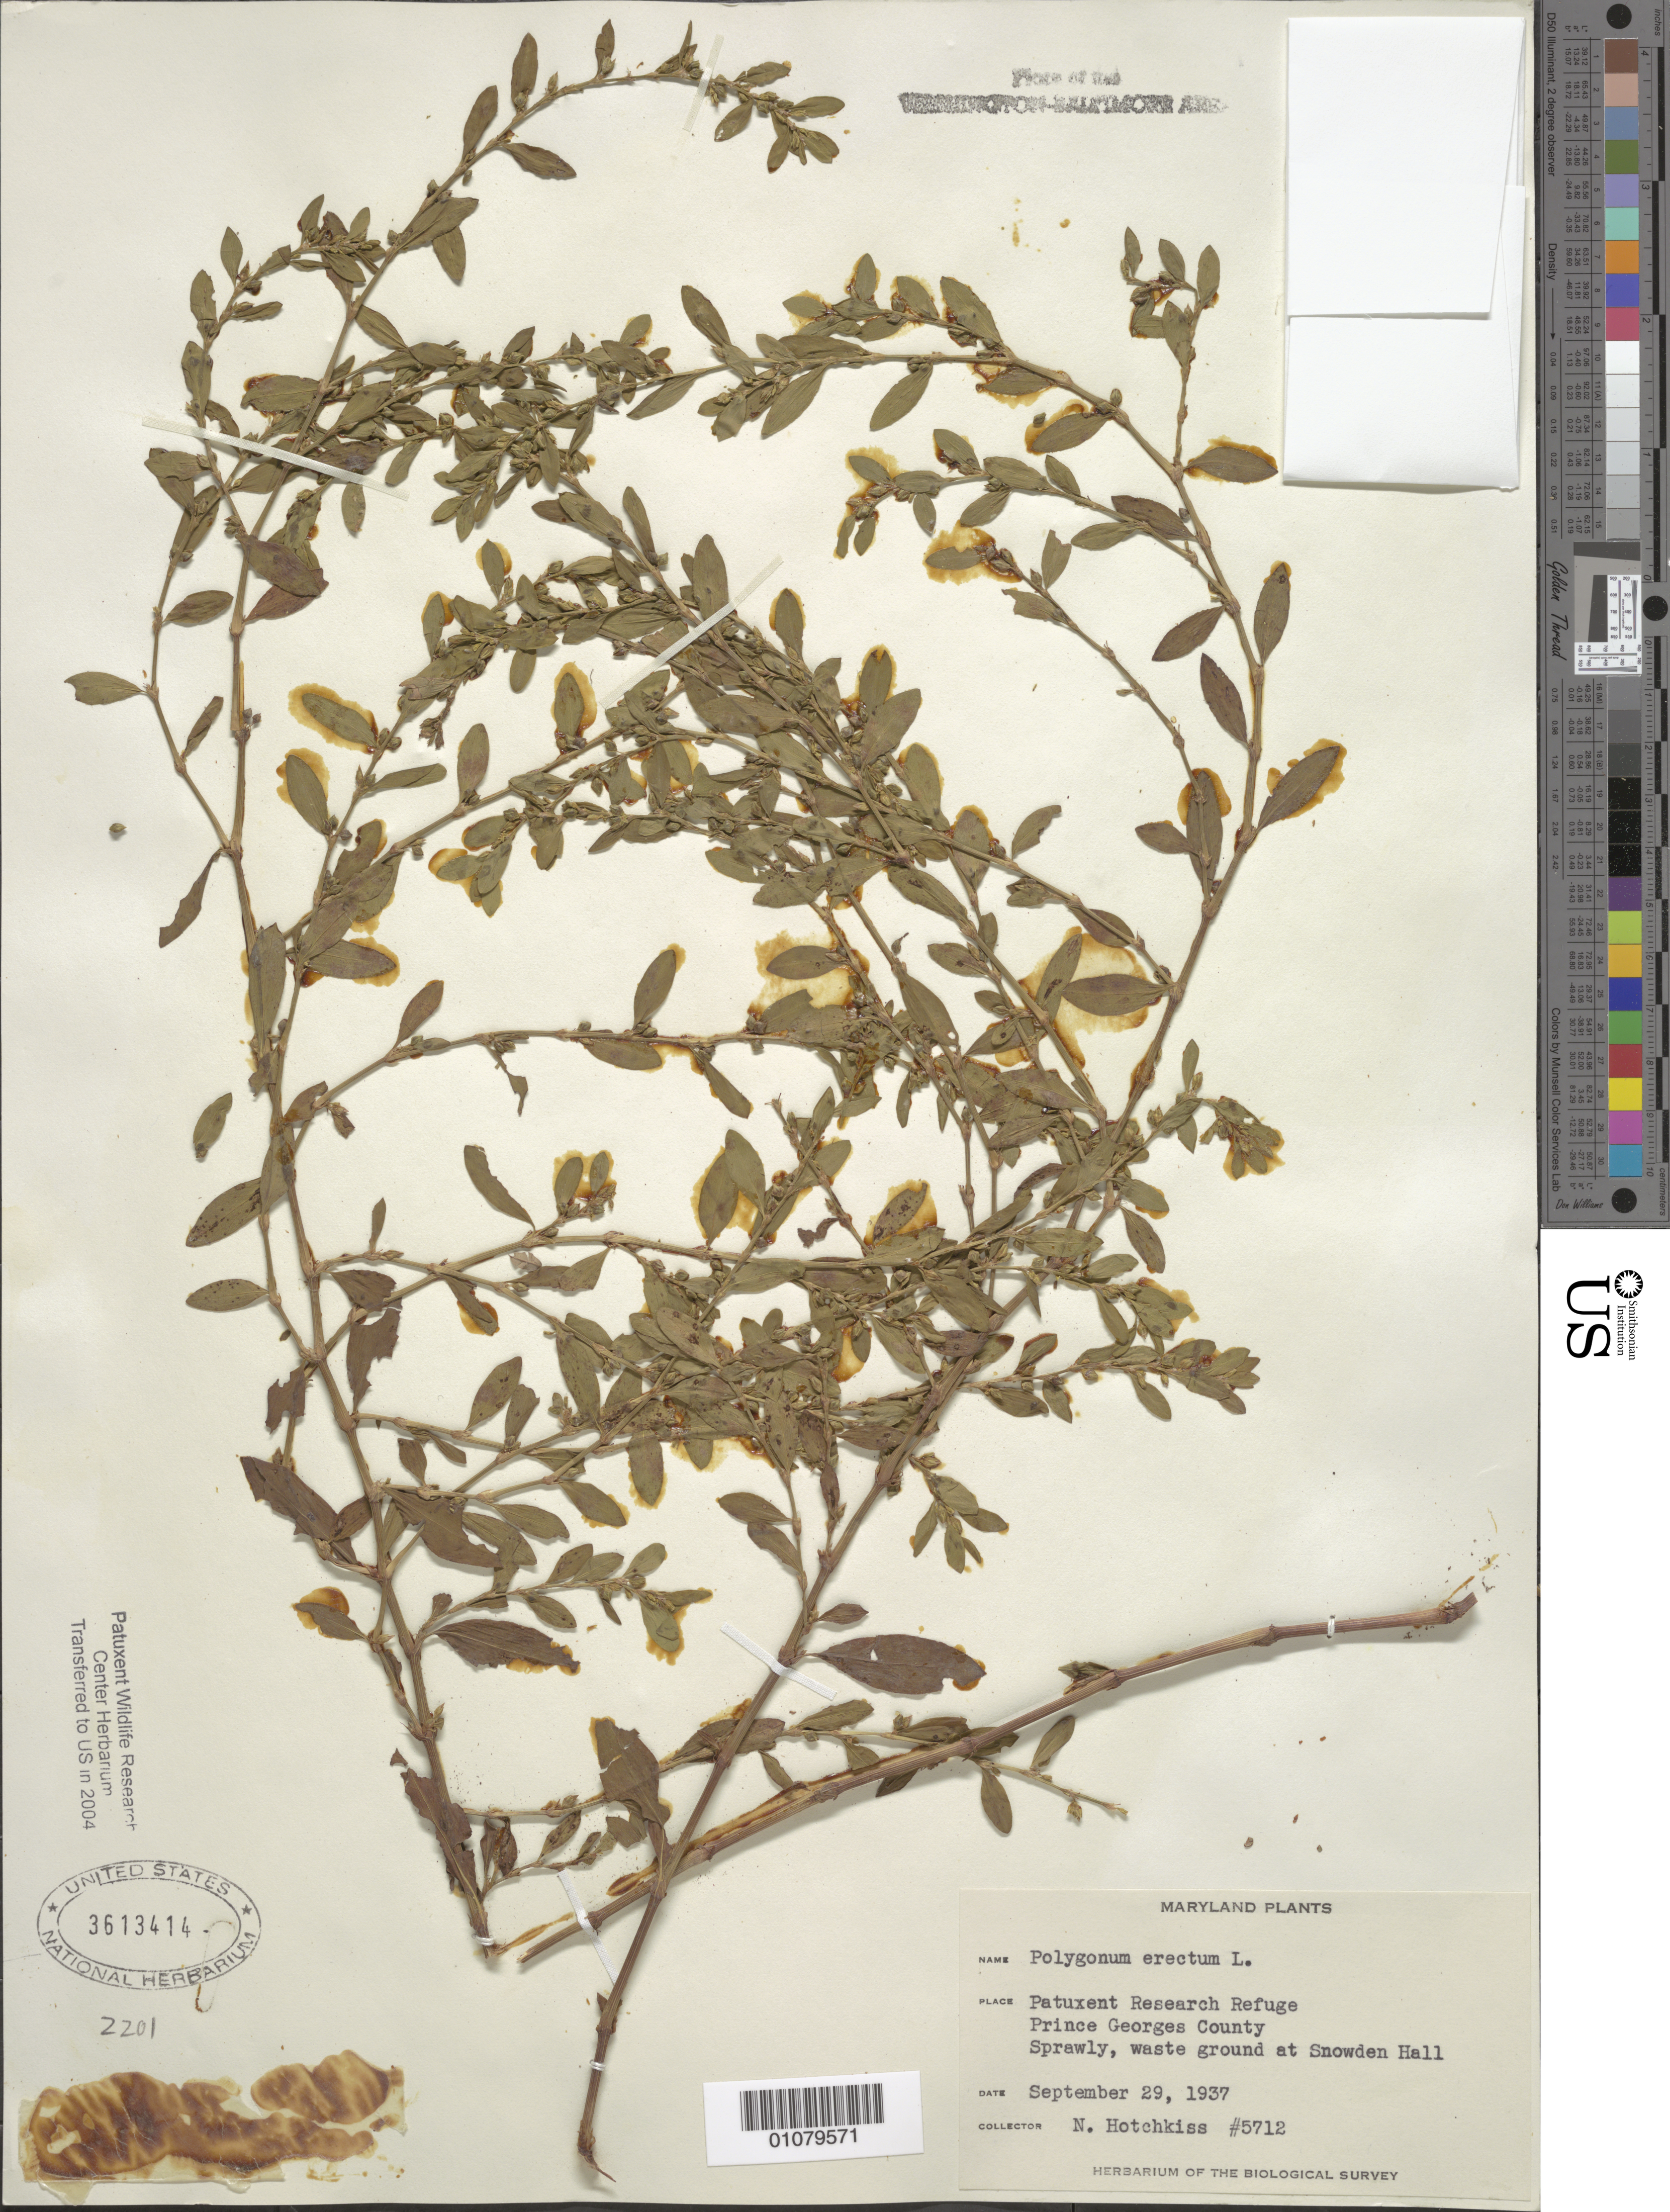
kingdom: Plantae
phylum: Tracheophyta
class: Magnoliopsida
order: Caryophyllales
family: Polygonaceae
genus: Polygonum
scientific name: Polygonum erectum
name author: L.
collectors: N. Hotchkiss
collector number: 5712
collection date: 1937-09-29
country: United States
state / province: Maryland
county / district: Prince George's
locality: Patuxent Wildlife Refuge, at Snowden Hall.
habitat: Sprawly, waste ground.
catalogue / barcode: US 3613414